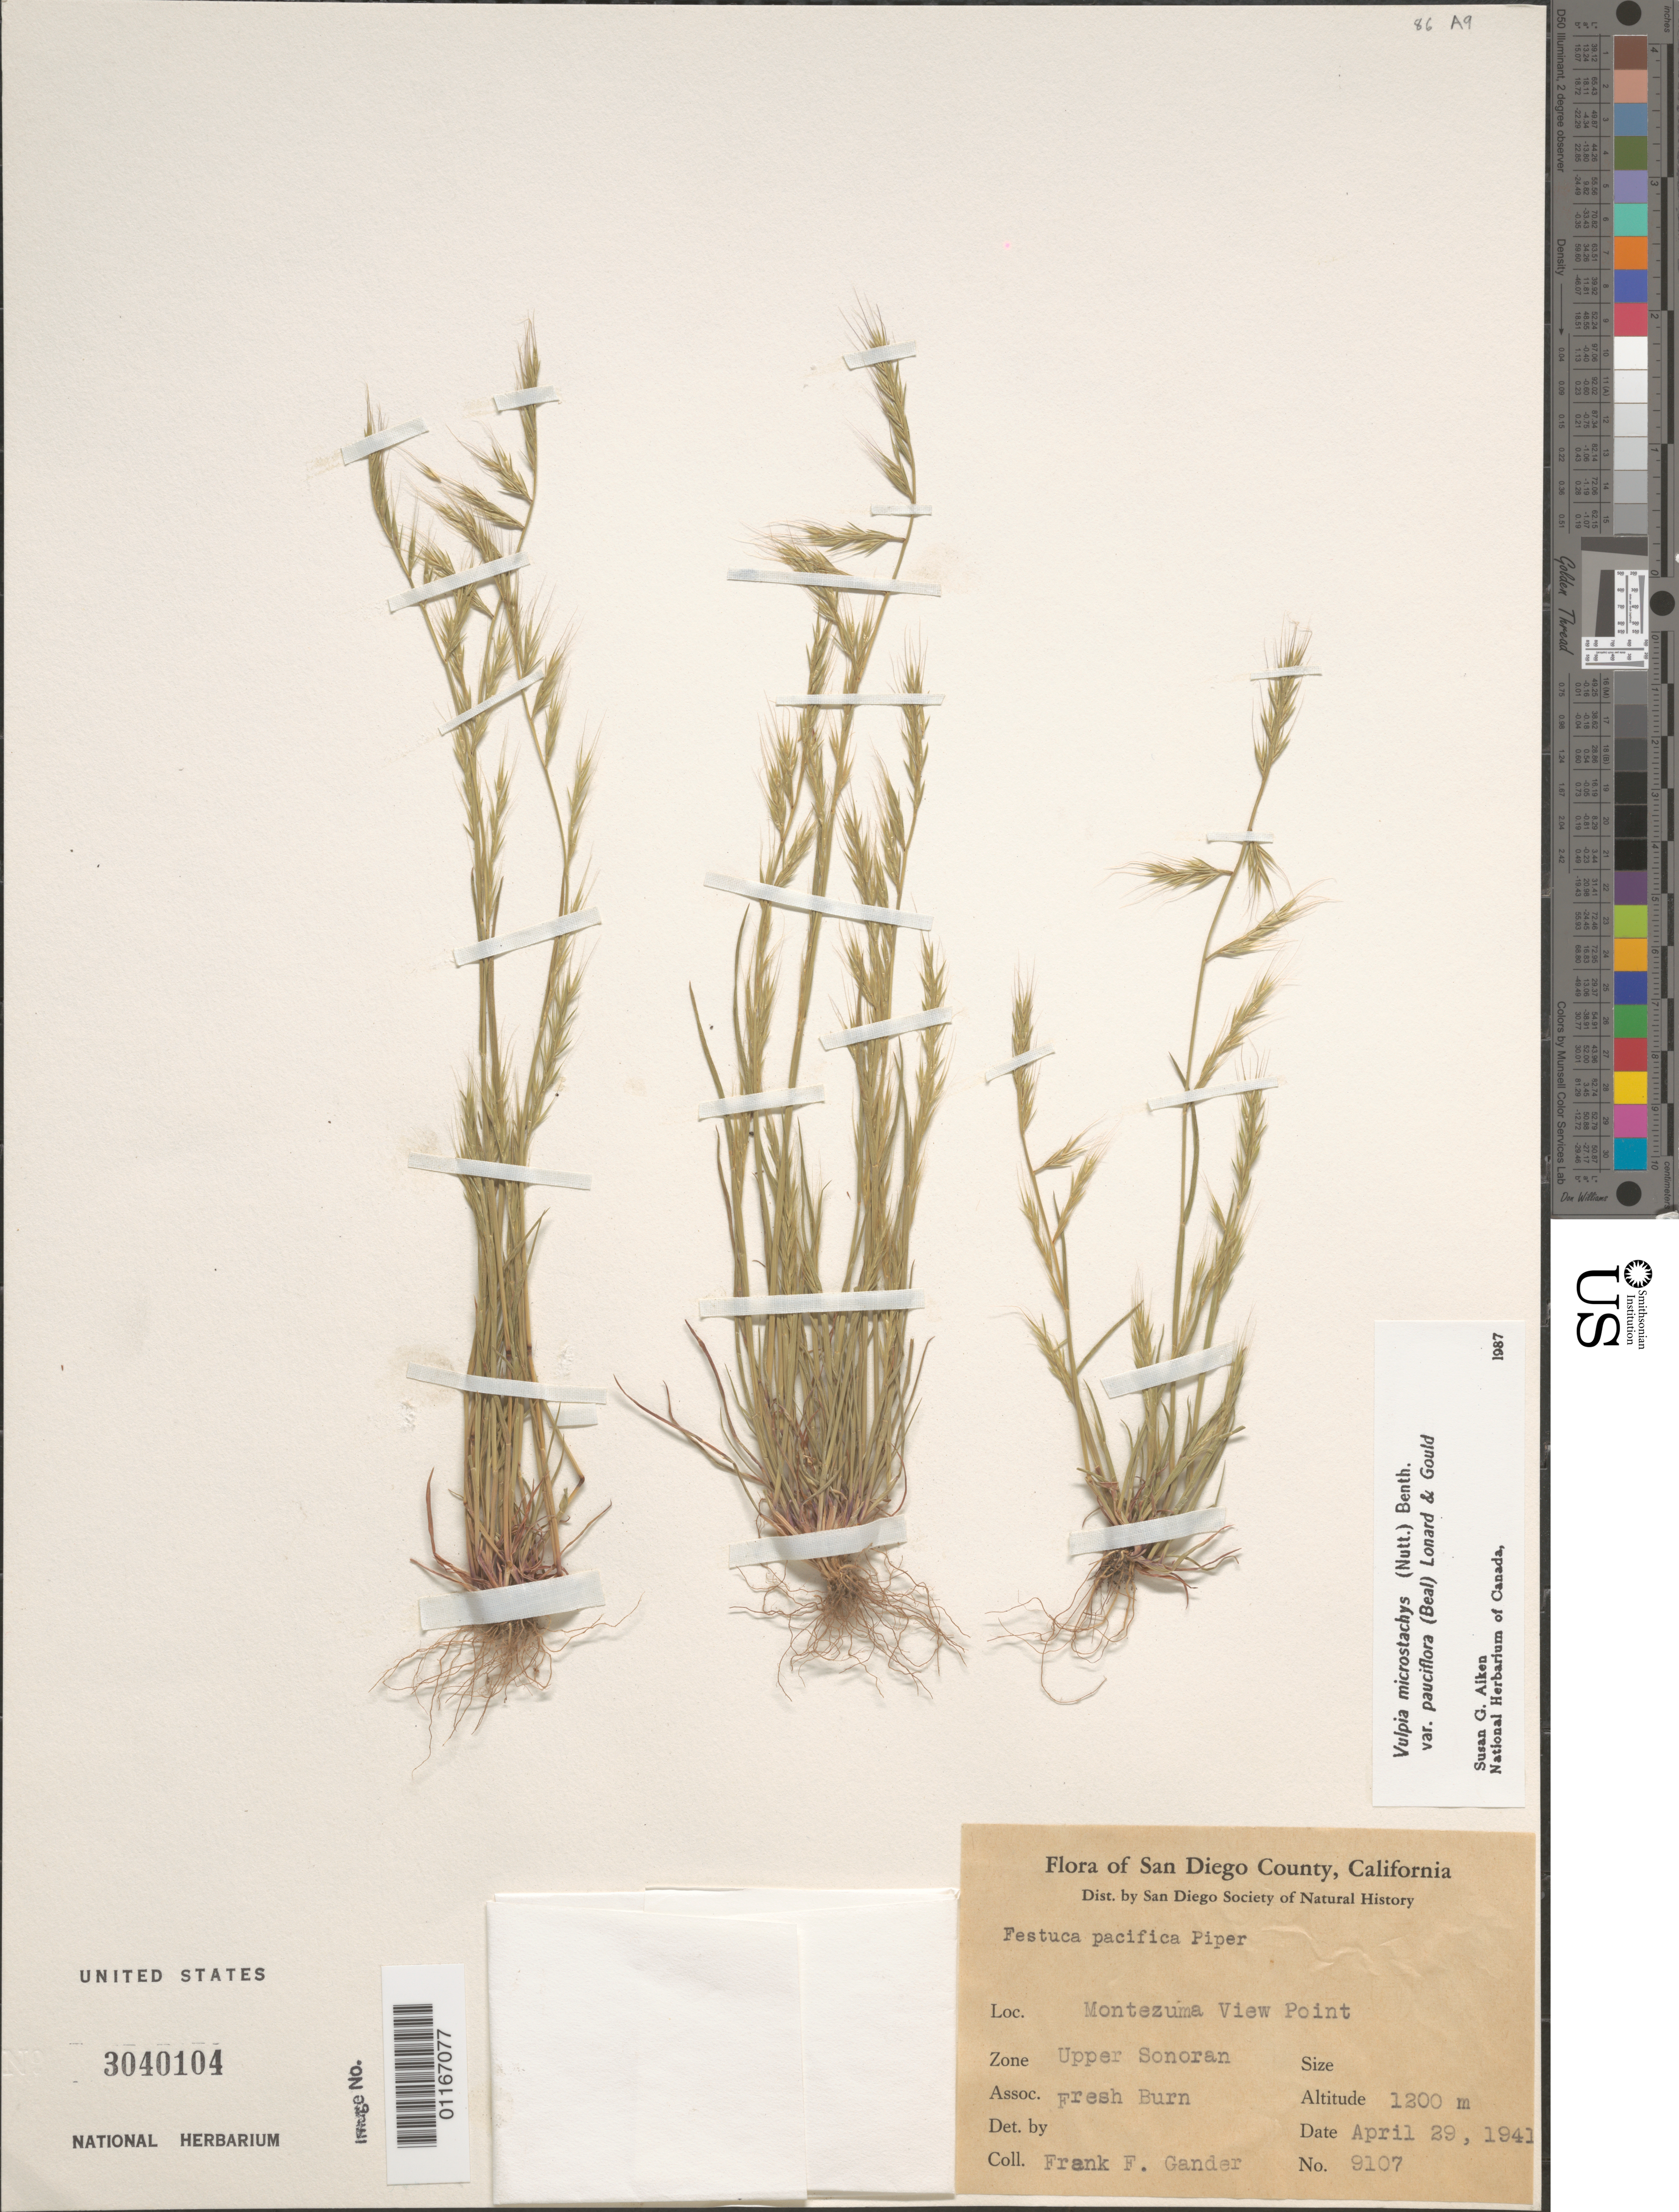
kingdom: Plantae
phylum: Tracheophyta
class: Liliopsida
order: Poales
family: Poaceae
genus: Vulpia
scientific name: Vulpia microstachys var. pauciflora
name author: (Scribn. ex W.J. Beal) Lonard & Gould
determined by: Aiken, S. G.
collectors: F. Gander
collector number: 9107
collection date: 1941-04-29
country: United States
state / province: California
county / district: San Diego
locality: Montezuma View Point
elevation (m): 1200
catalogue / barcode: US 3040104